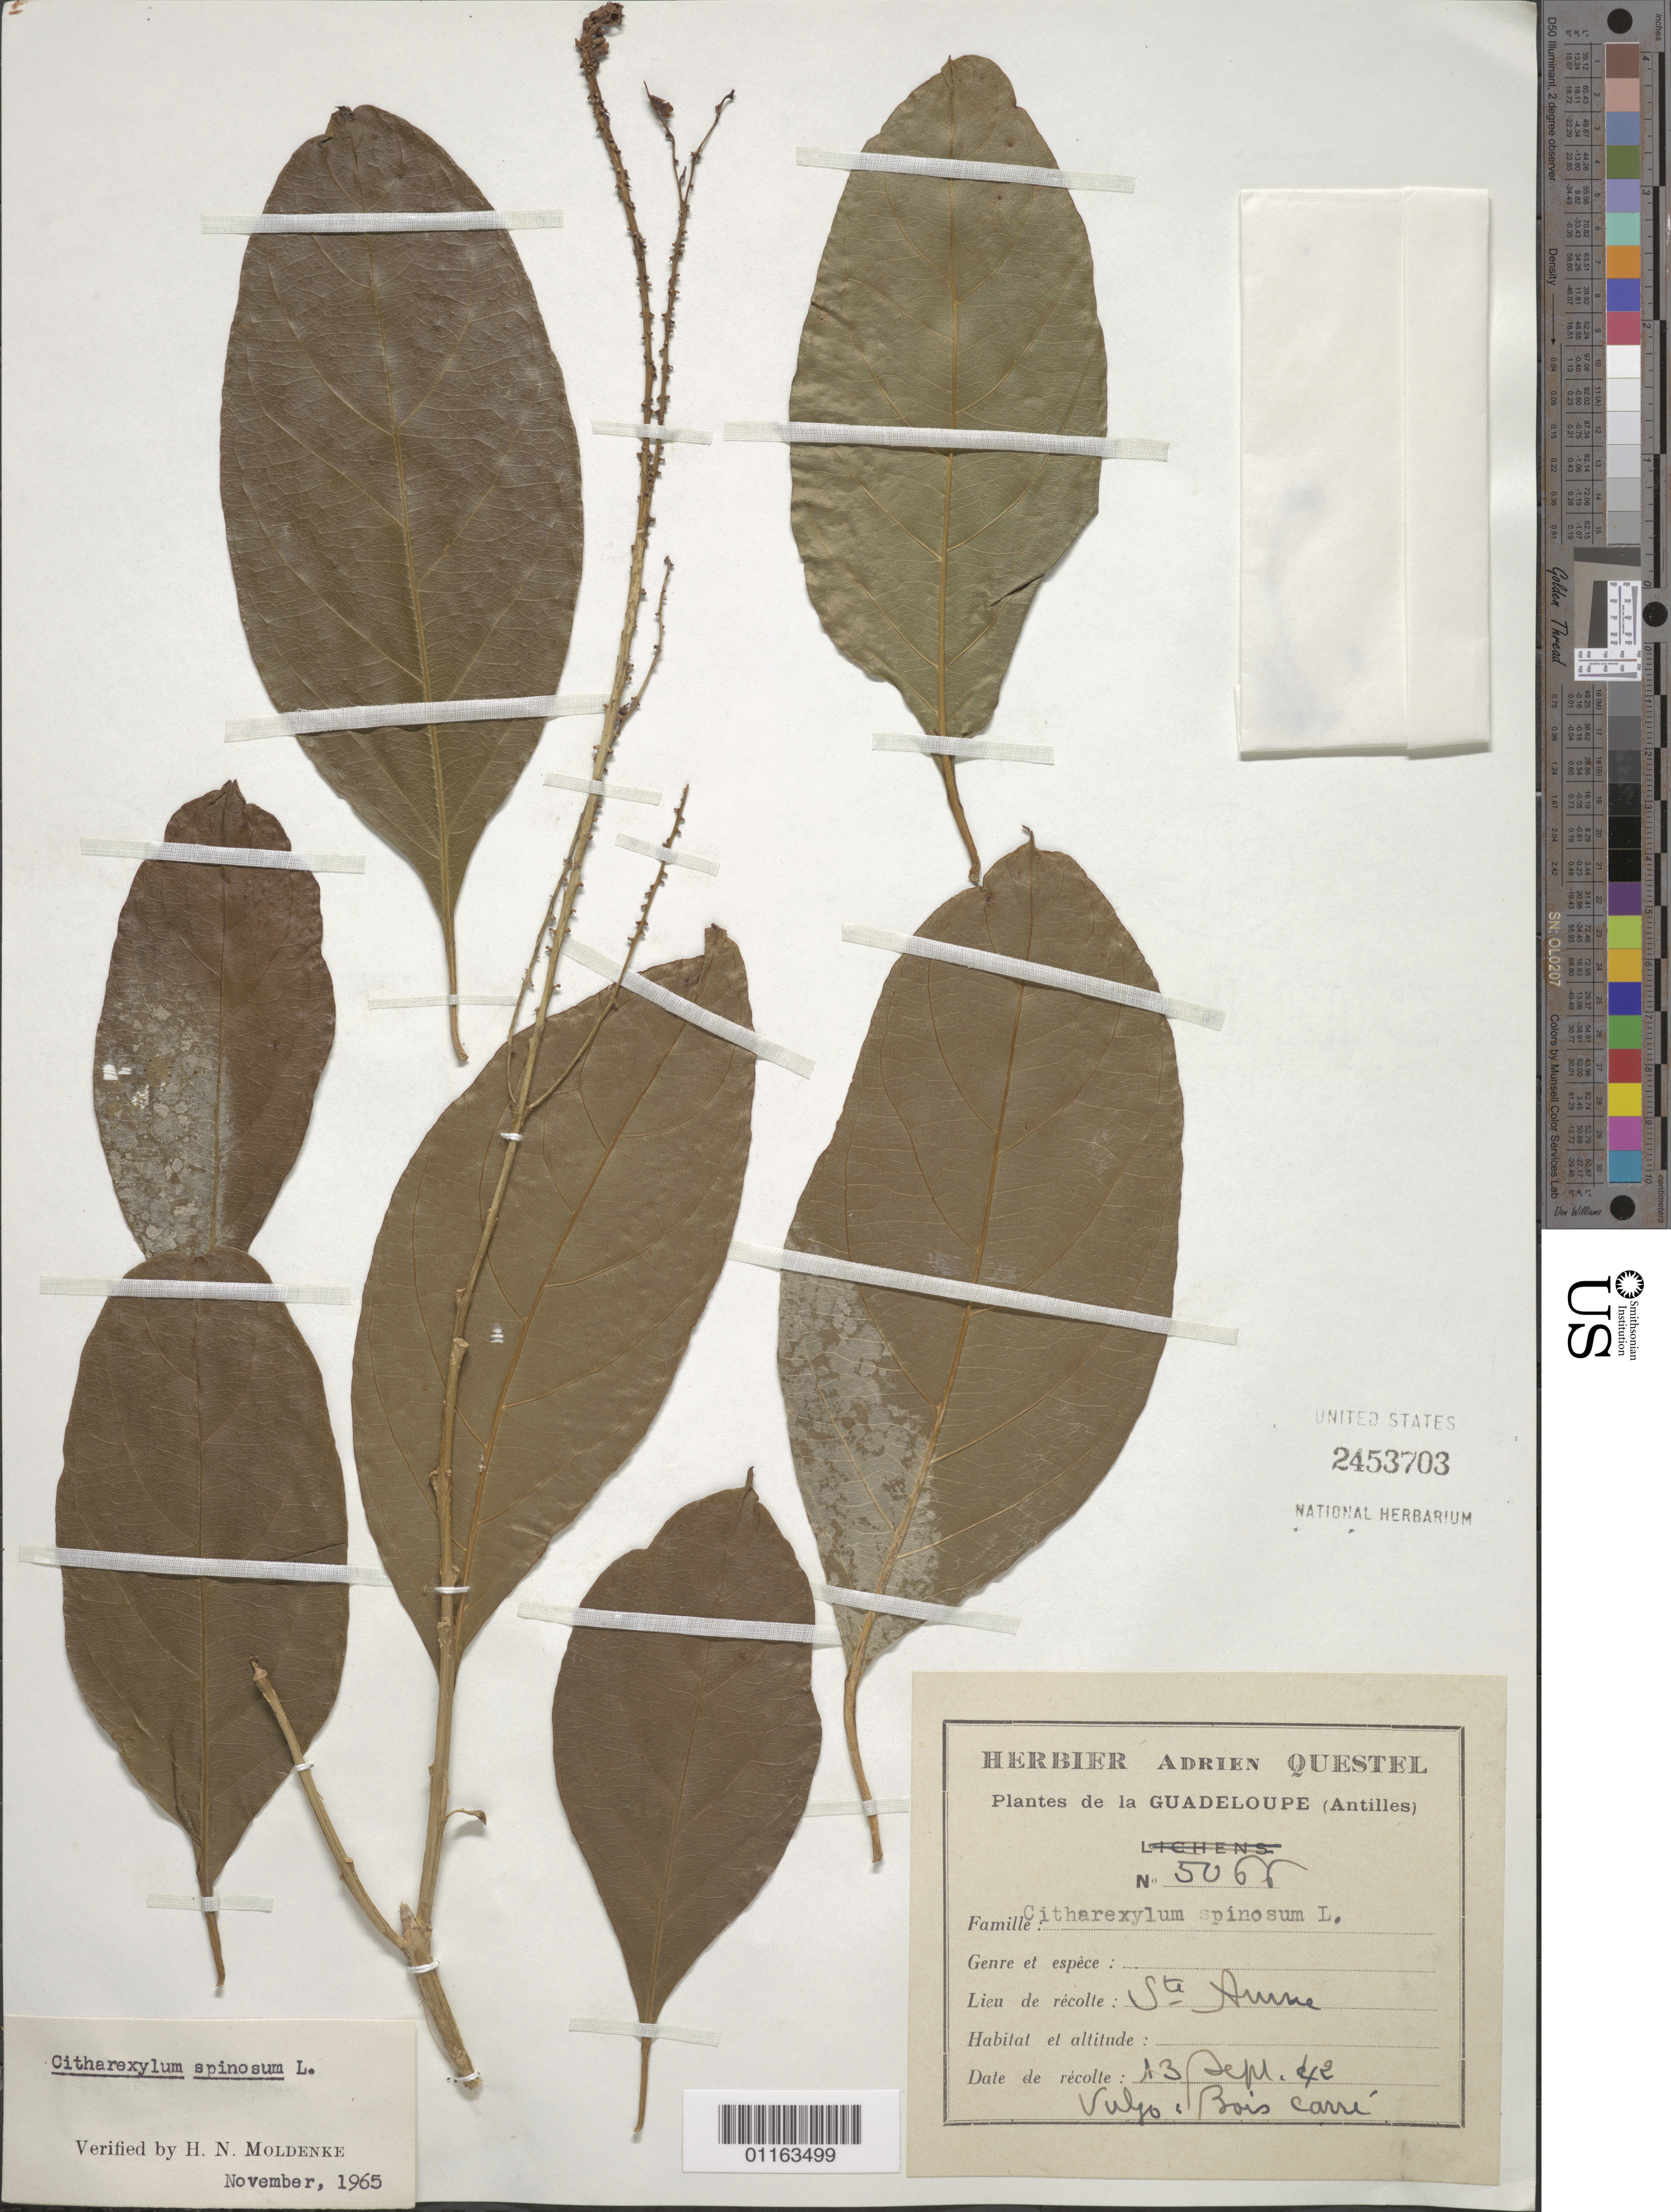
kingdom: Plantae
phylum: Tracheophyta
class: Magnoliopsida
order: Lamiales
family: Verbenaceae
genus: Citharexylum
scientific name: Citharexylum spinosum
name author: L.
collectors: A. Questel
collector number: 5066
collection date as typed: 13 Sep 1942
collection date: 1942-09-13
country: Guadeloupe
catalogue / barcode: US 2453703